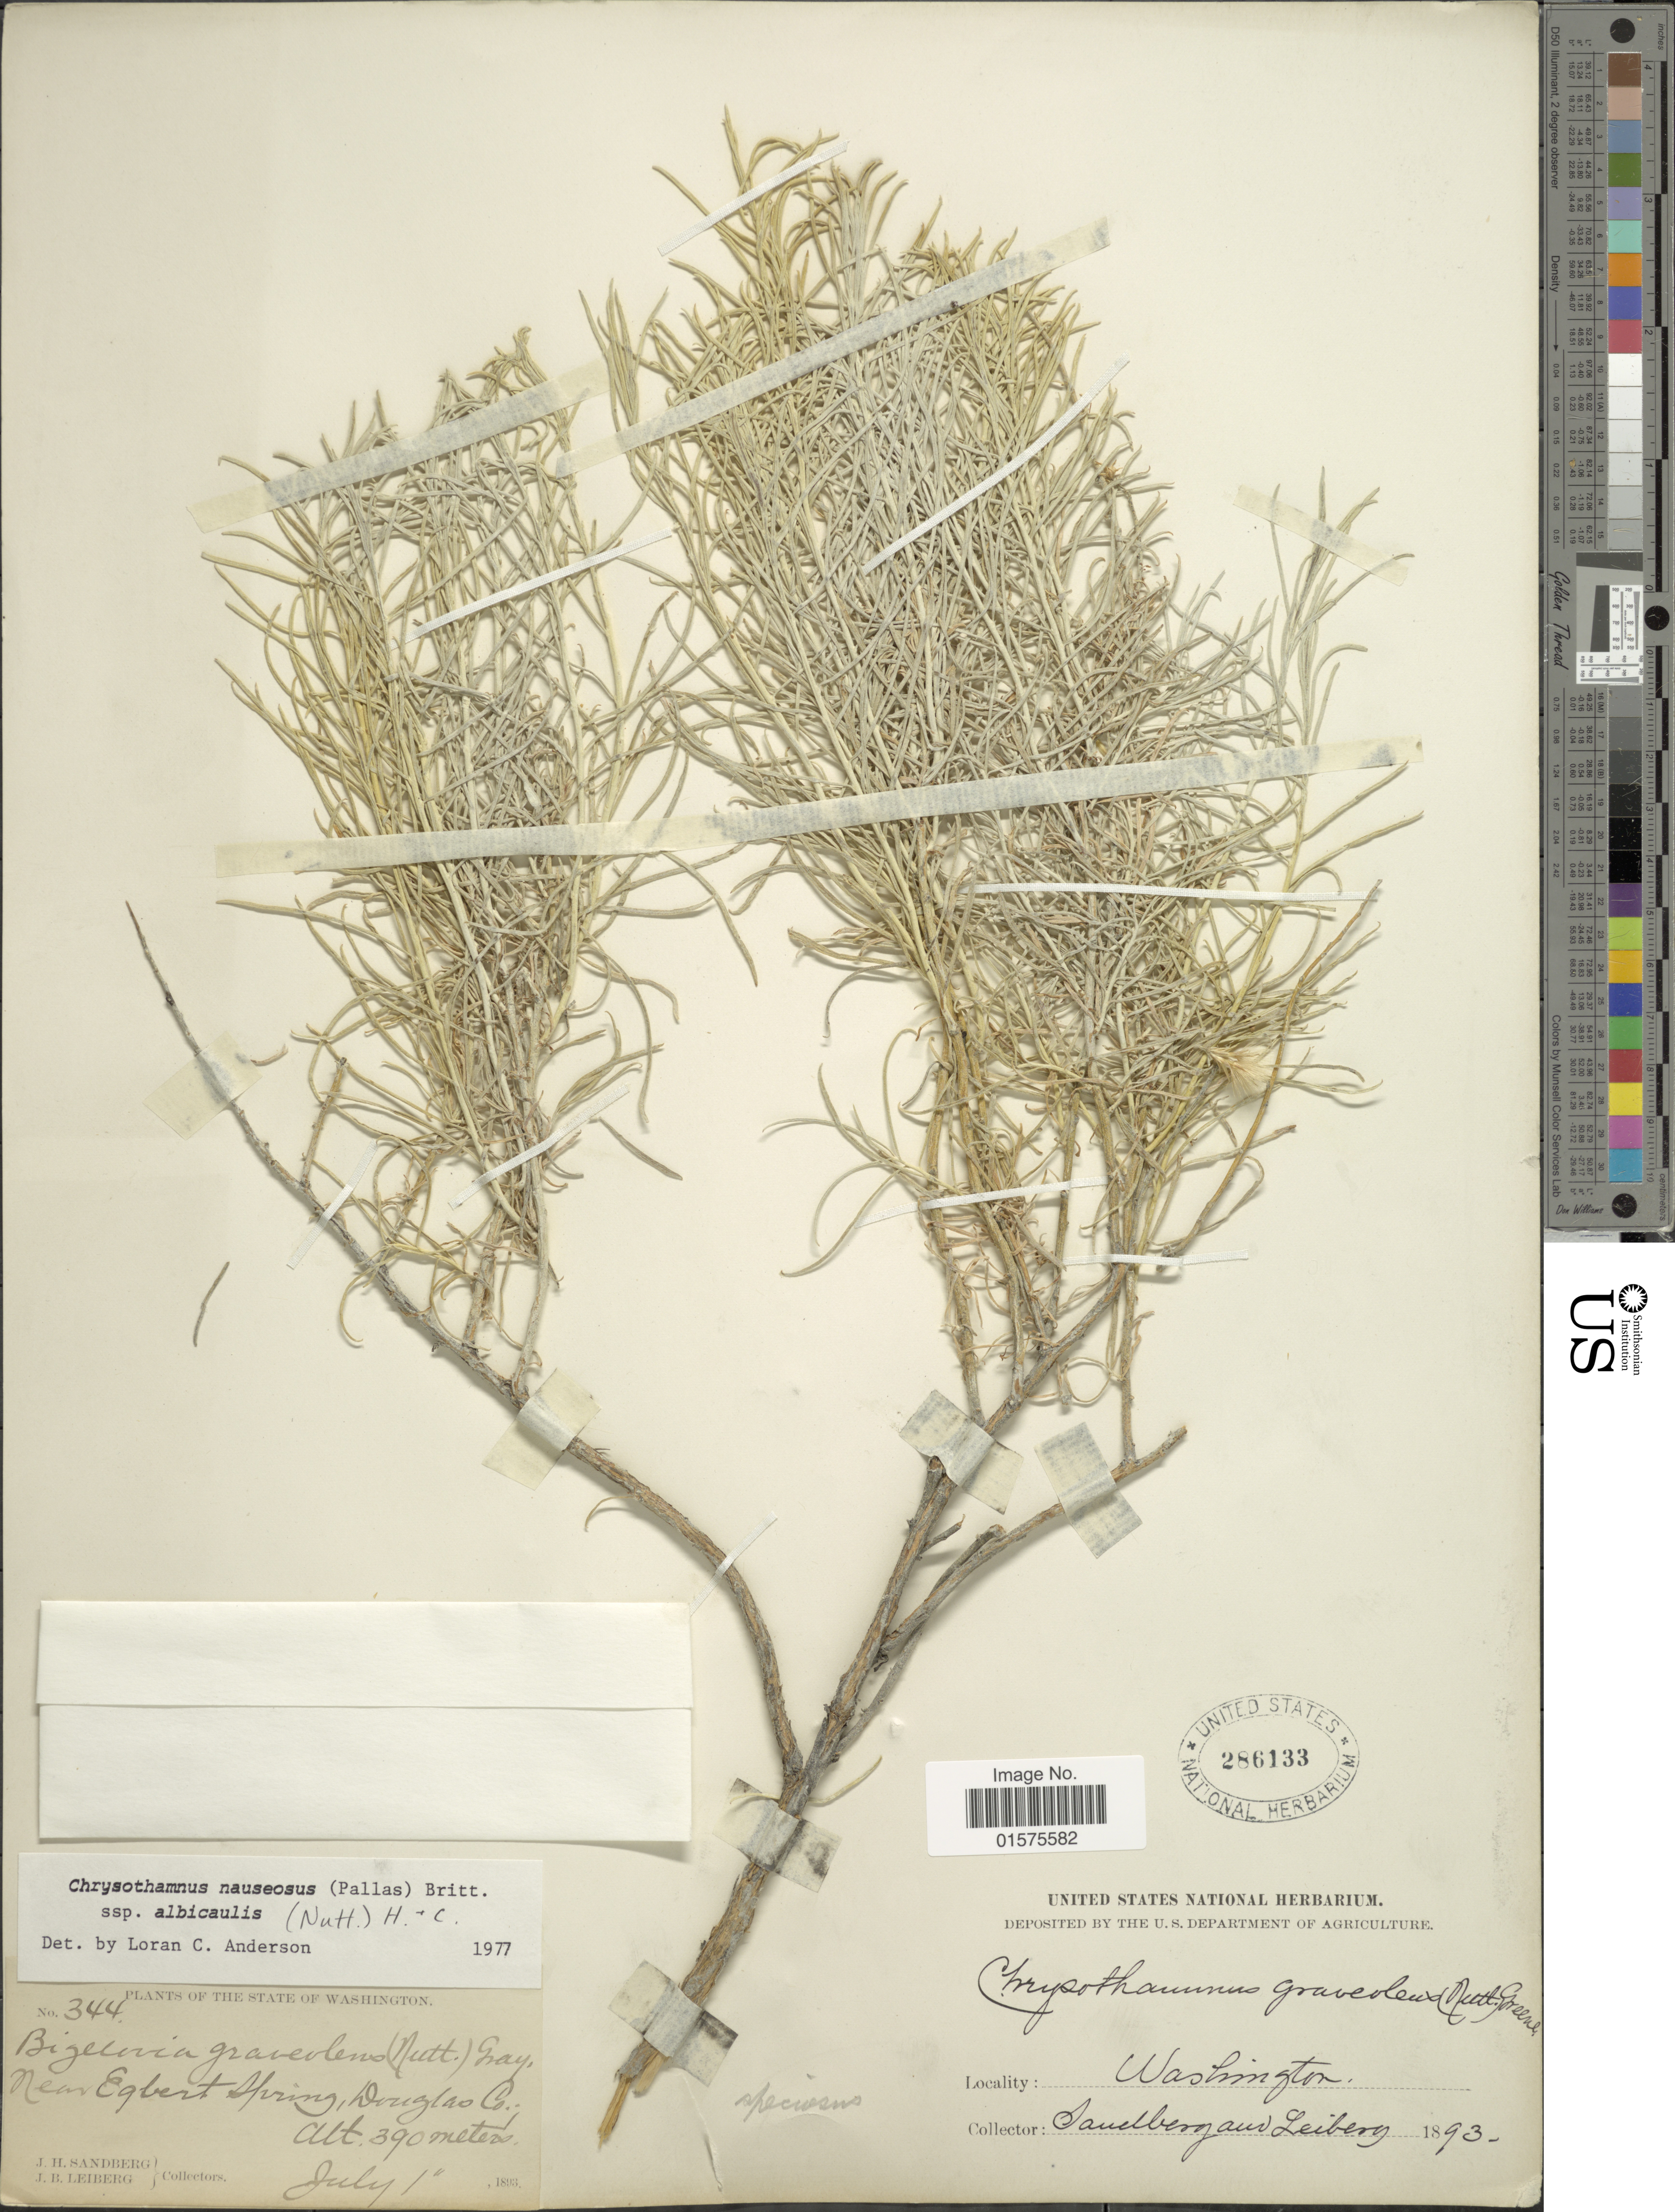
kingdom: Plantae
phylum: Tracheophyta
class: Magnoliopsida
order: Asterales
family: Asteraceae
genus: Ericameria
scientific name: Ericameria nauseosa var. speciosa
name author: (Nutt.) G.L. Nesom & G.I. Baird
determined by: Urbatsch, Lowell E., Curator (LSU), Louisiana State University (UNITED STATES)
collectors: J. H. Sandberg & J. B. Leiberg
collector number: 344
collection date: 1893-07-01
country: United States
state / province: Washington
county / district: Douglas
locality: Near Egbert Spring, Douglas Co.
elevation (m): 390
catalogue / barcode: US 286133